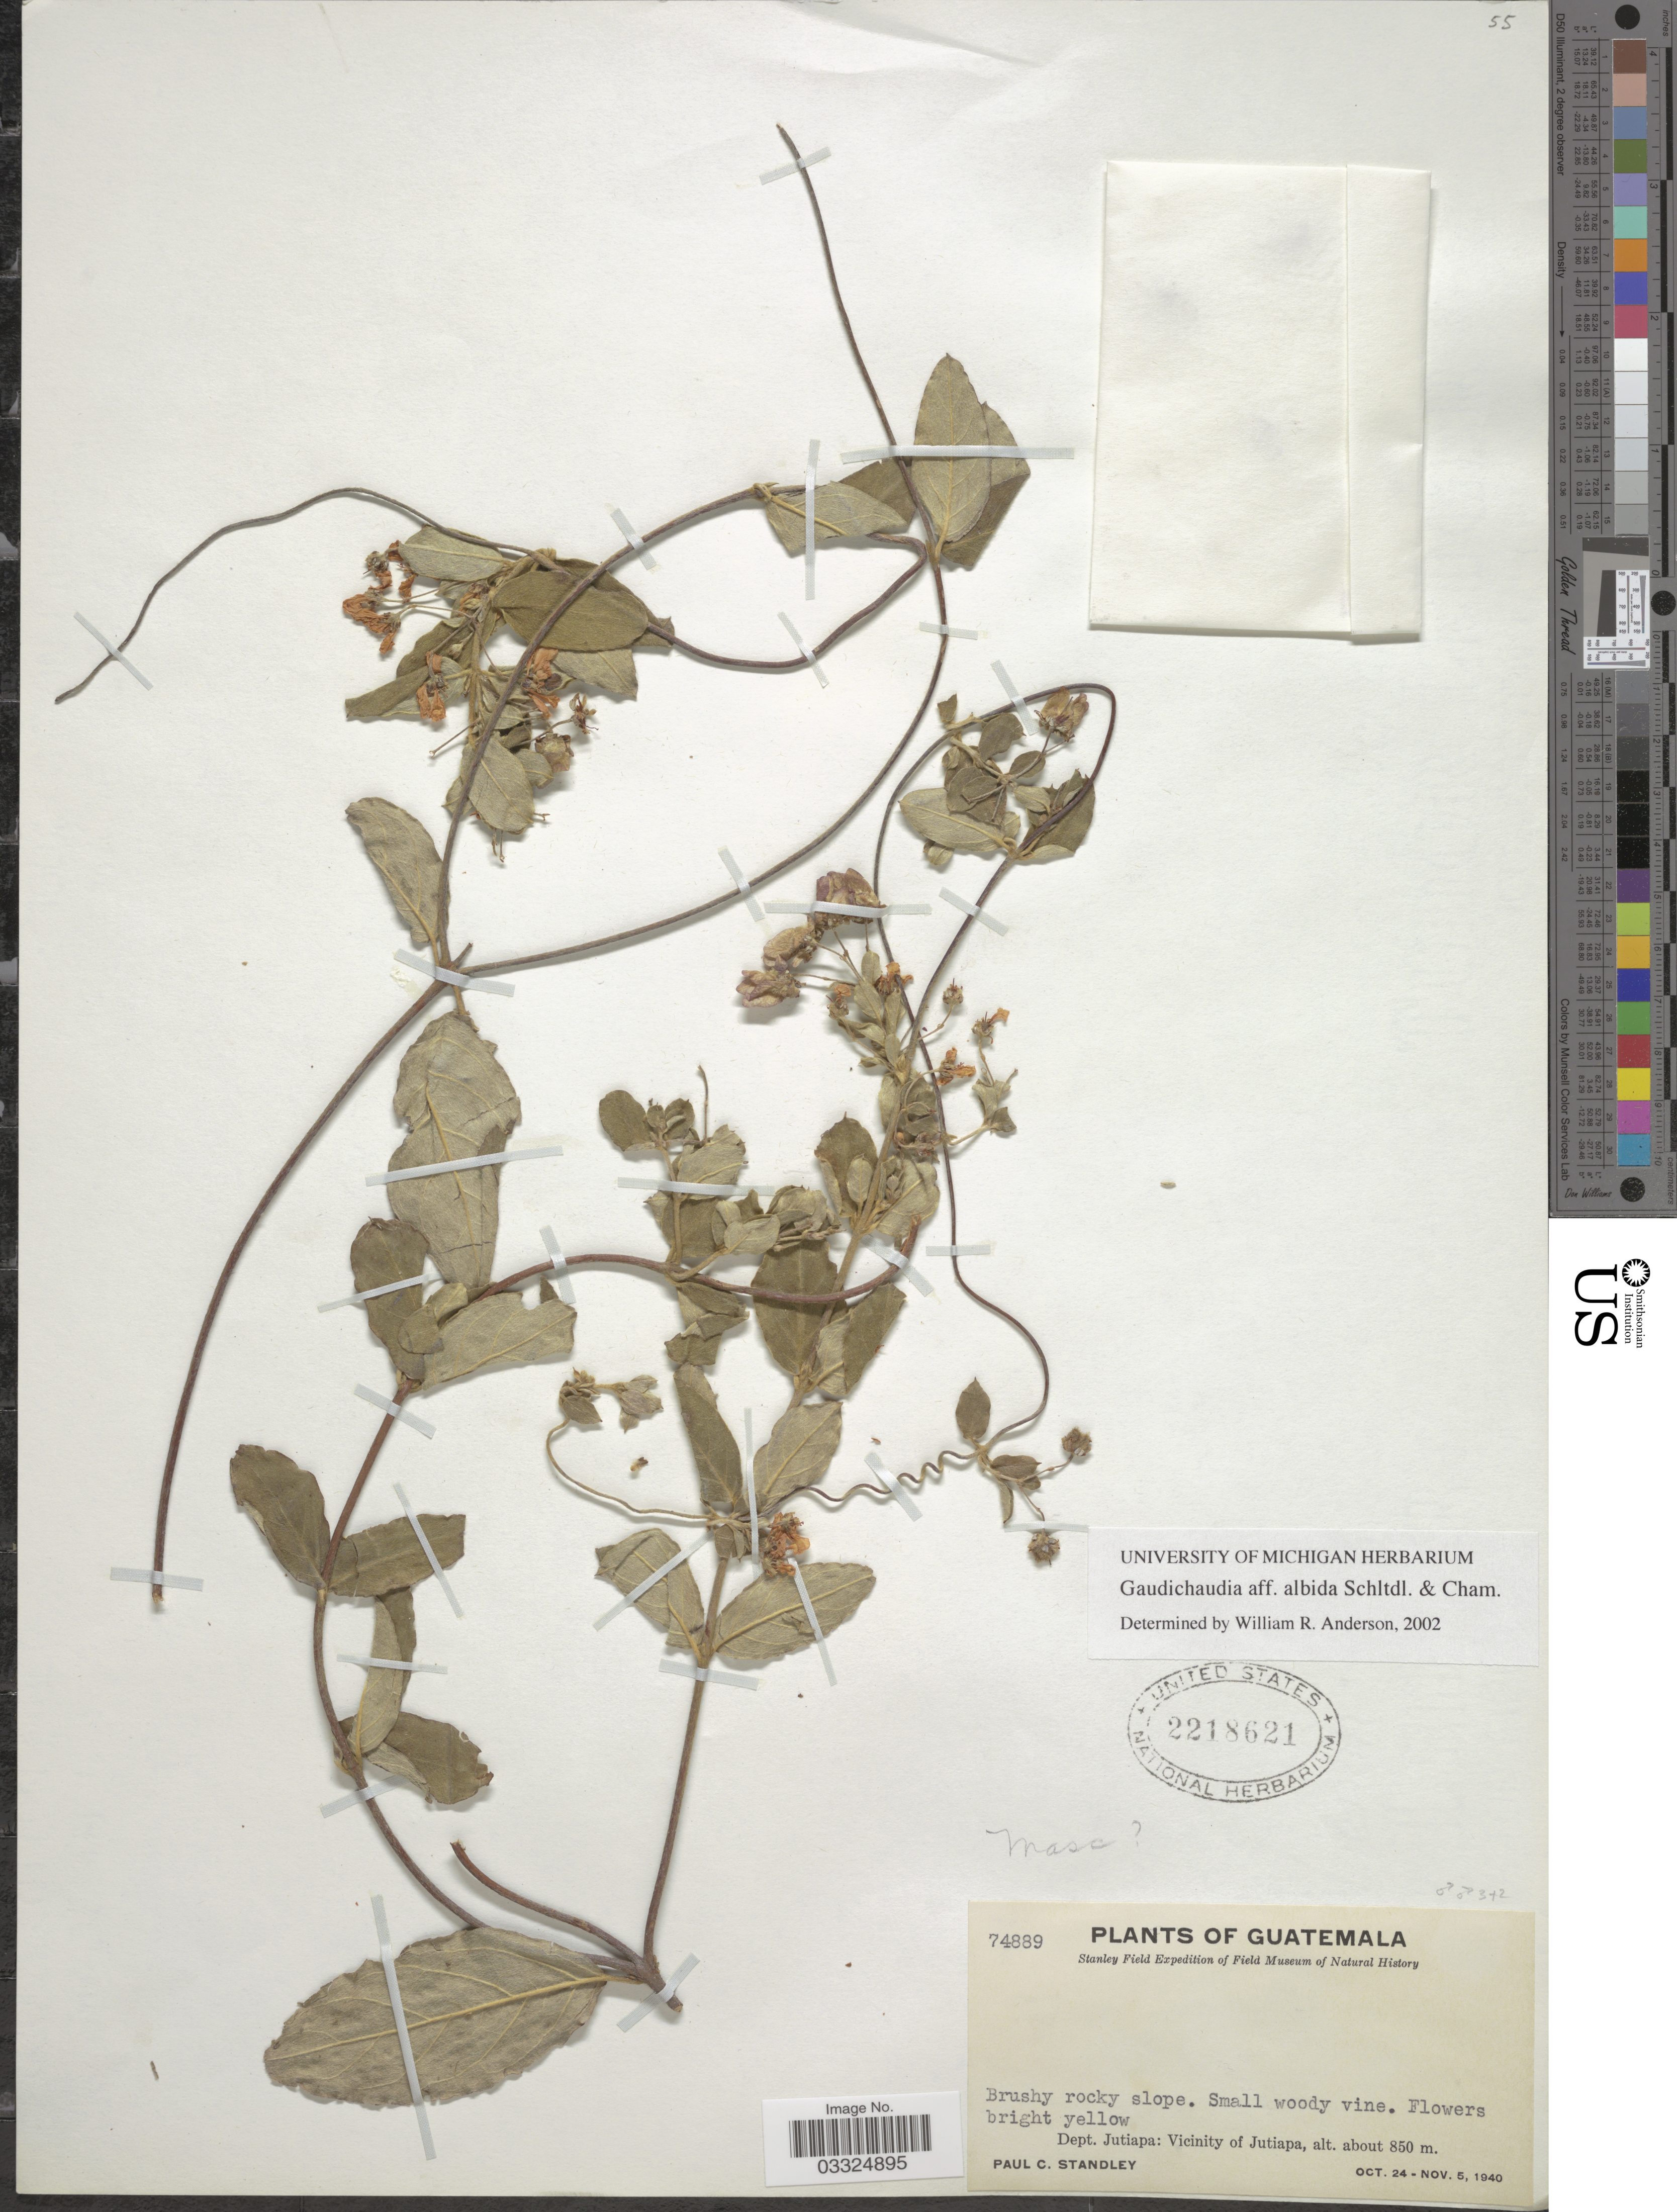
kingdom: Plantae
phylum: Tracheophyta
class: Magnoliopsida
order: Malpighiales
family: Malpighiaceae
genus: Gaudichaudia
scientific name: Gaudichaudia albida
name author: Schltdl. & Cham.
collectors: P. C. Standley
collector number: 74889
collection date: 1940-10-24/1940-11-05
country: Guatemala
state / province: Jutiapa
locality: Dept. Jutiapa: Vicinity of Jutiapa.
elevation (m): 850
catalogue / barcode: US 2218621